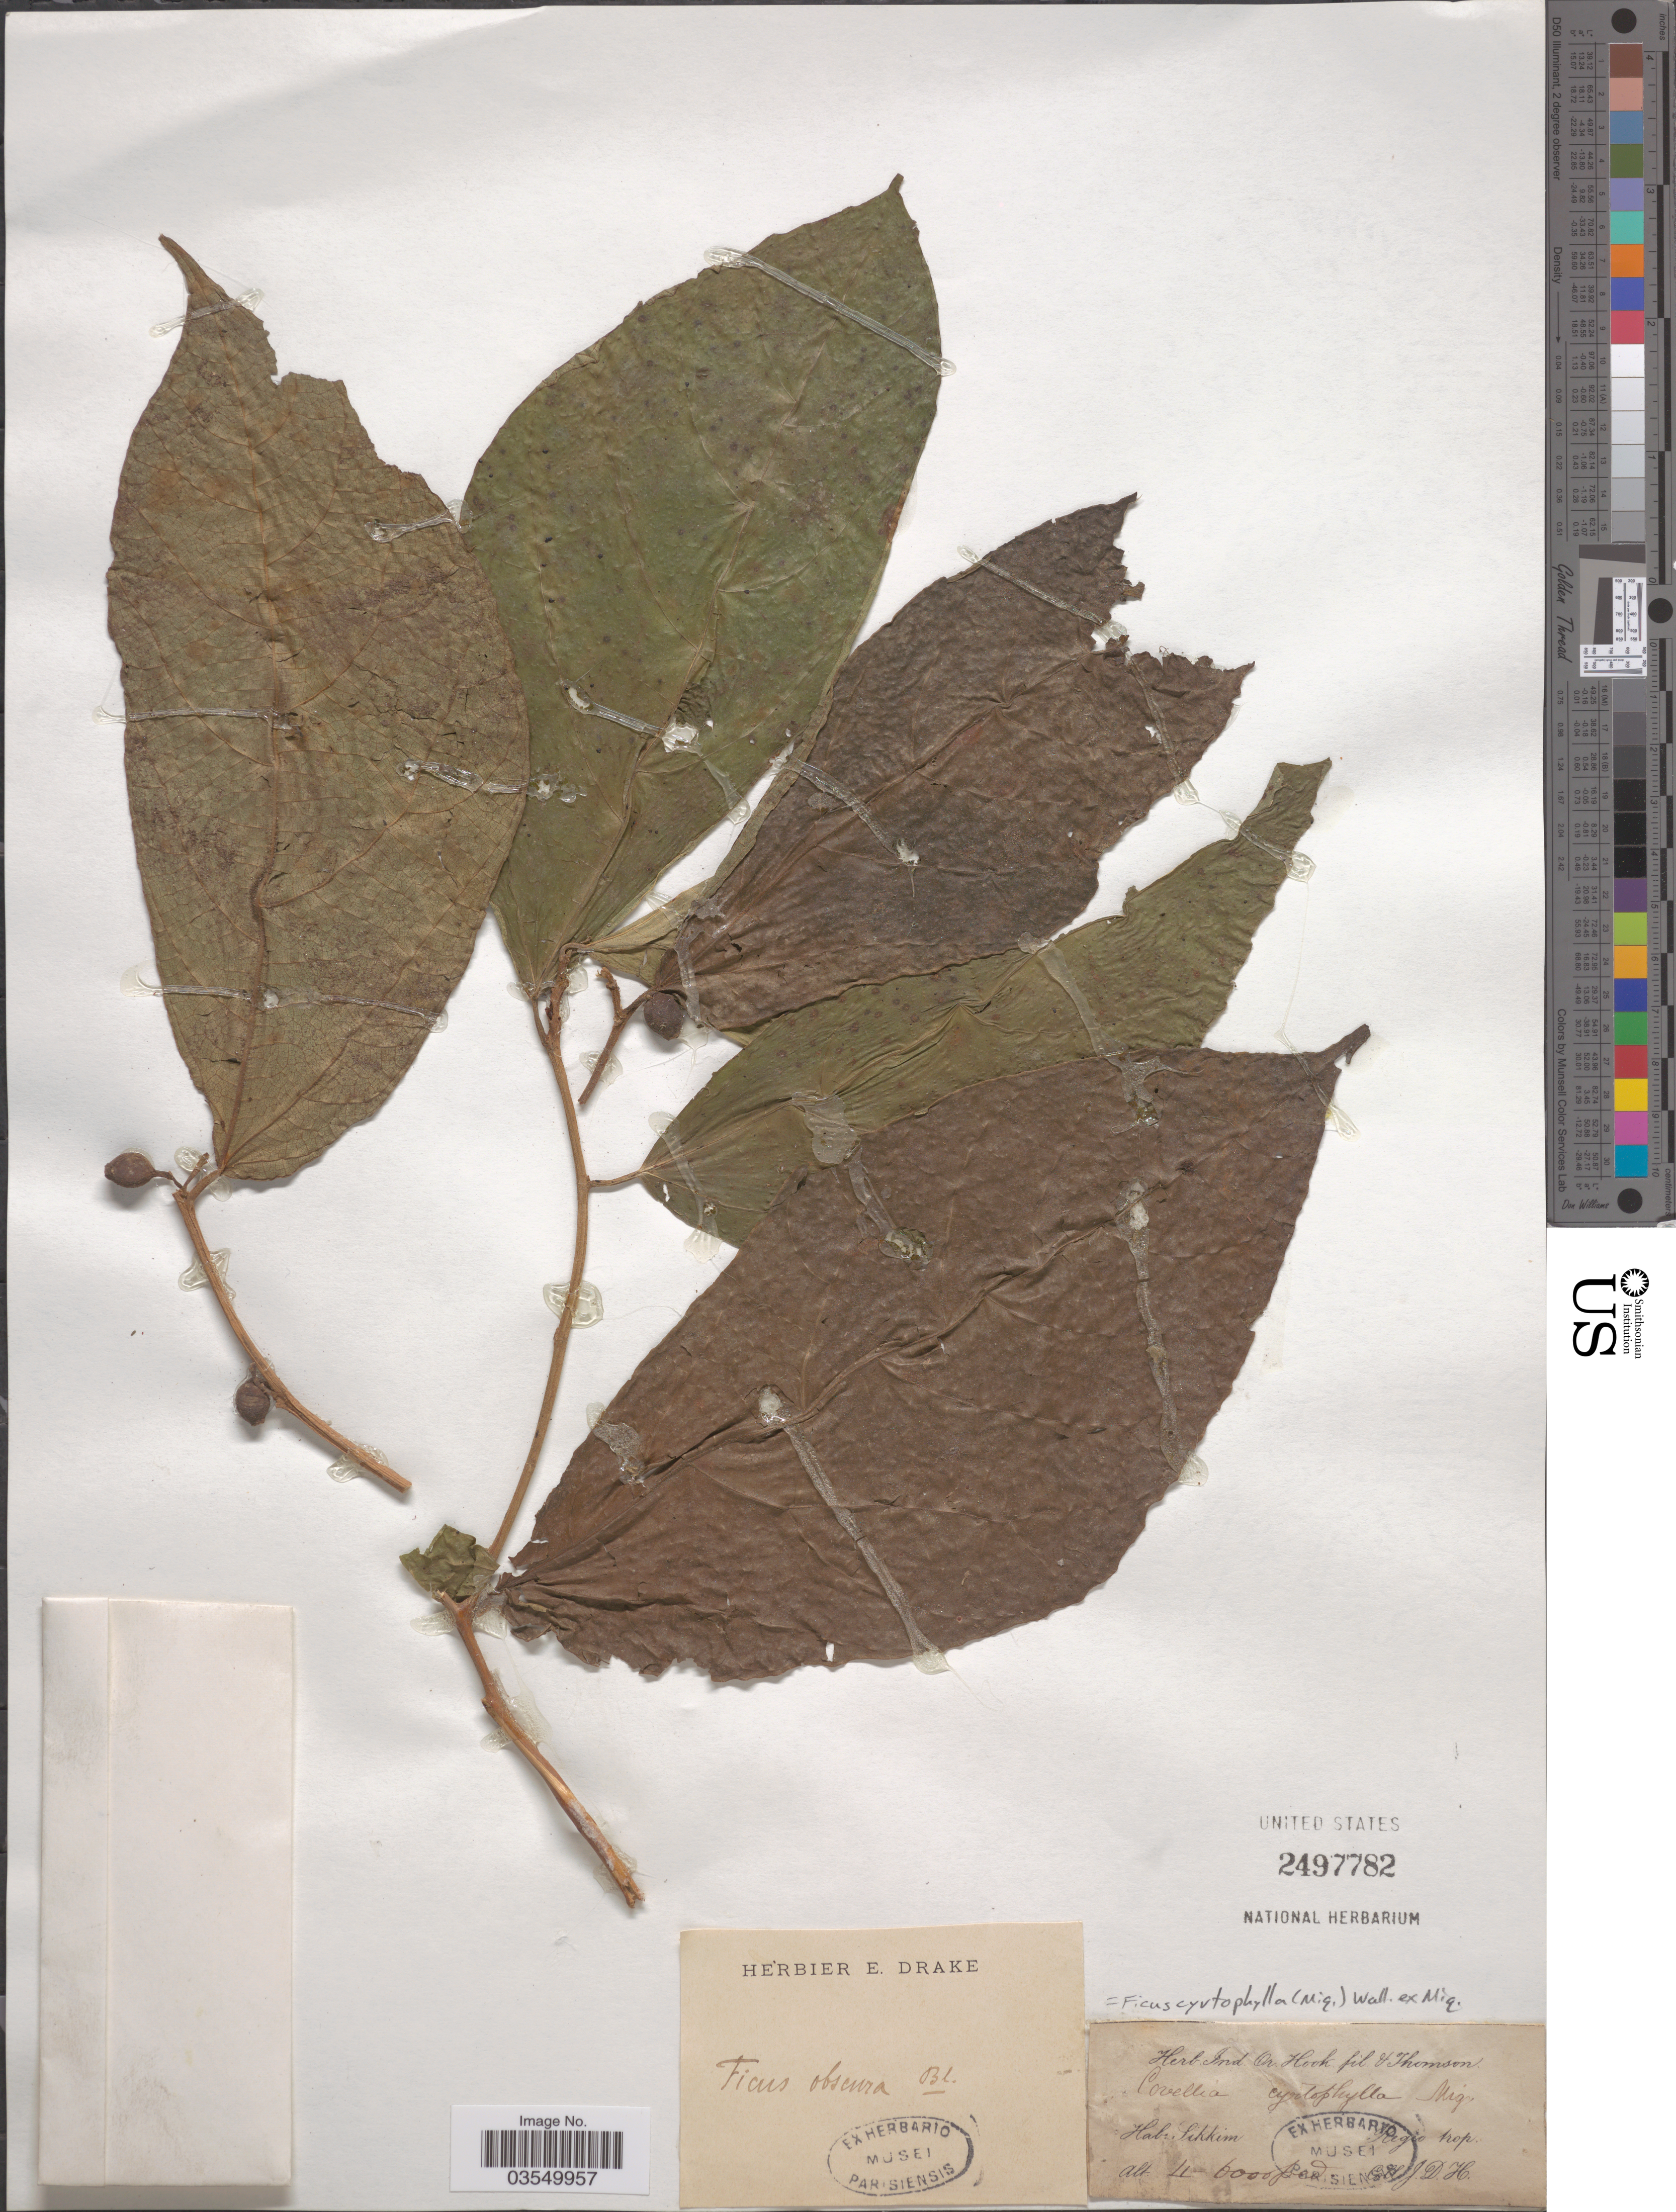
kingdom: Plantae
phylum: Tracheophyta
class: Magnoliopsida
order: Rosales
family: Moraceae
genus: Ficus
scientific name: Ficus cyrtophylla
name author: (Wall. ex Miq.) Miq.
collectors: J. D. Hooker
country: India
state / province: Sikkim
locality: Regio trop.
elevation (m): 1829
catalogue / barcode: US 2497782